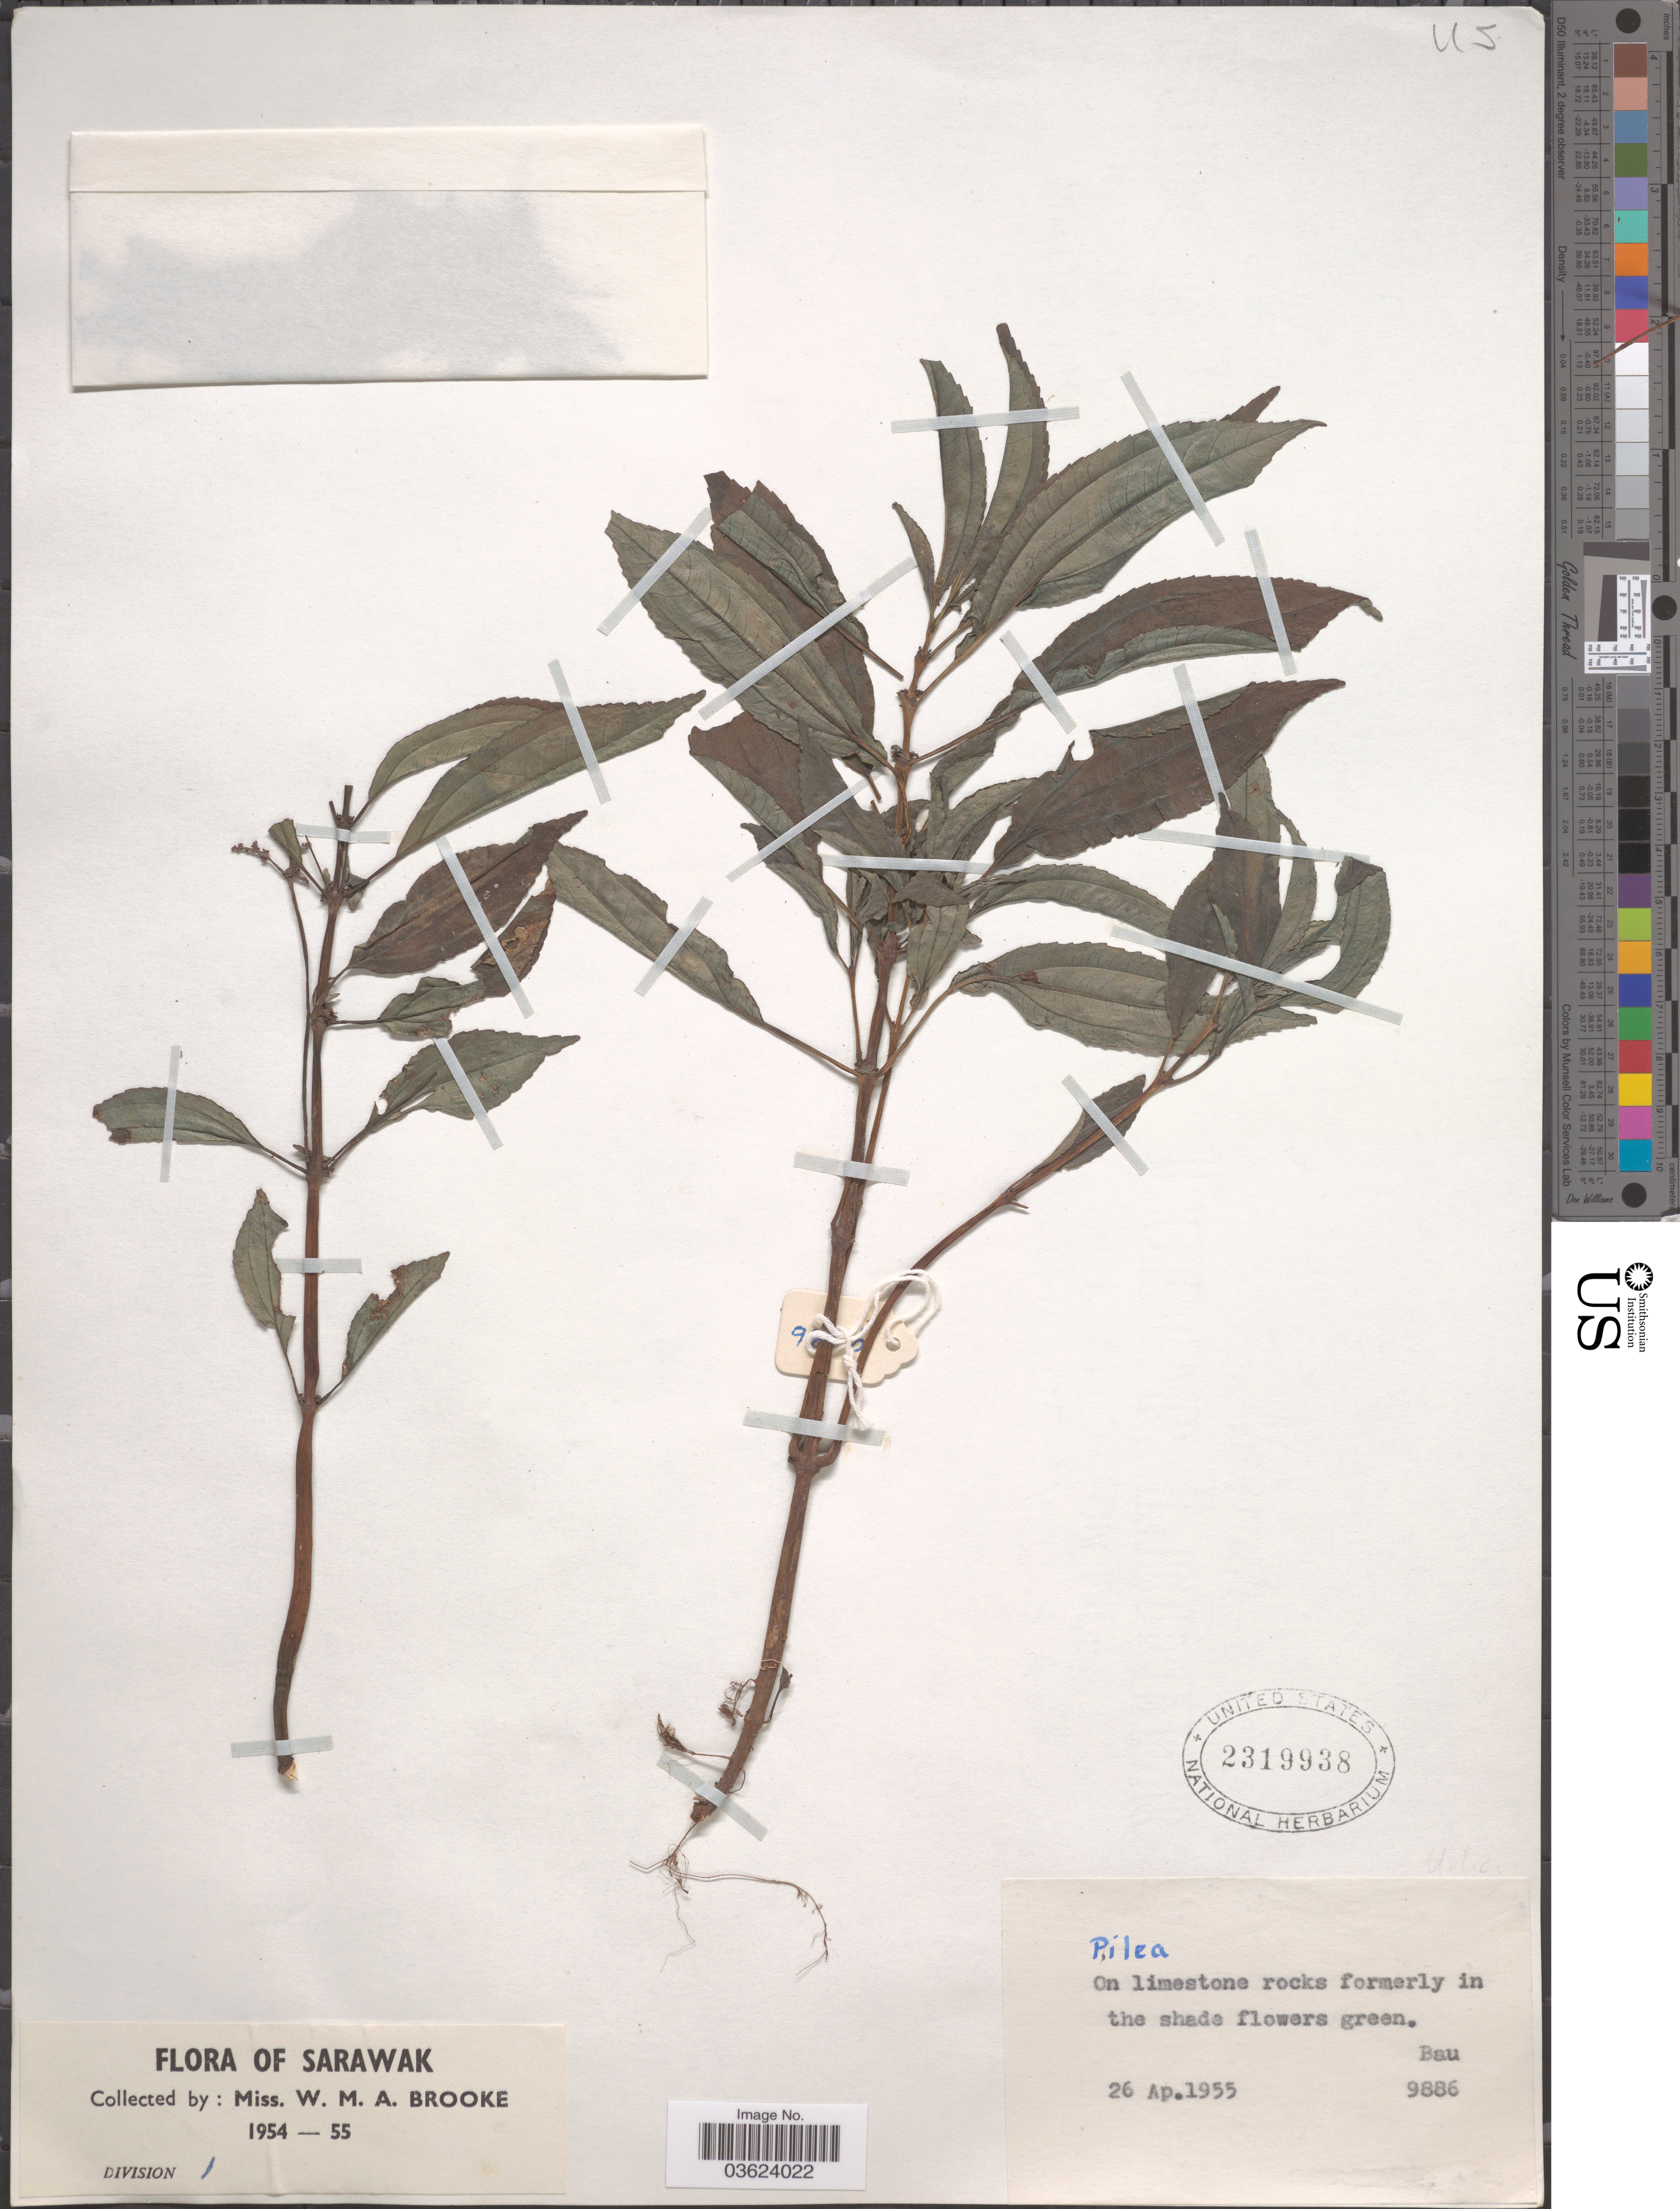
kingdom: Plantae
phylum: Tracheophyta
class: Magnoliopsida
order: Rosales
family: Urticaceae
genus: Pilea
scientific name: Pilea sp.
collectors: W. Brooke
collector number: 9886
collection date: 1955-04-26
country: Fiji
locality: Bau.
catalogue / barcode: US 2319938